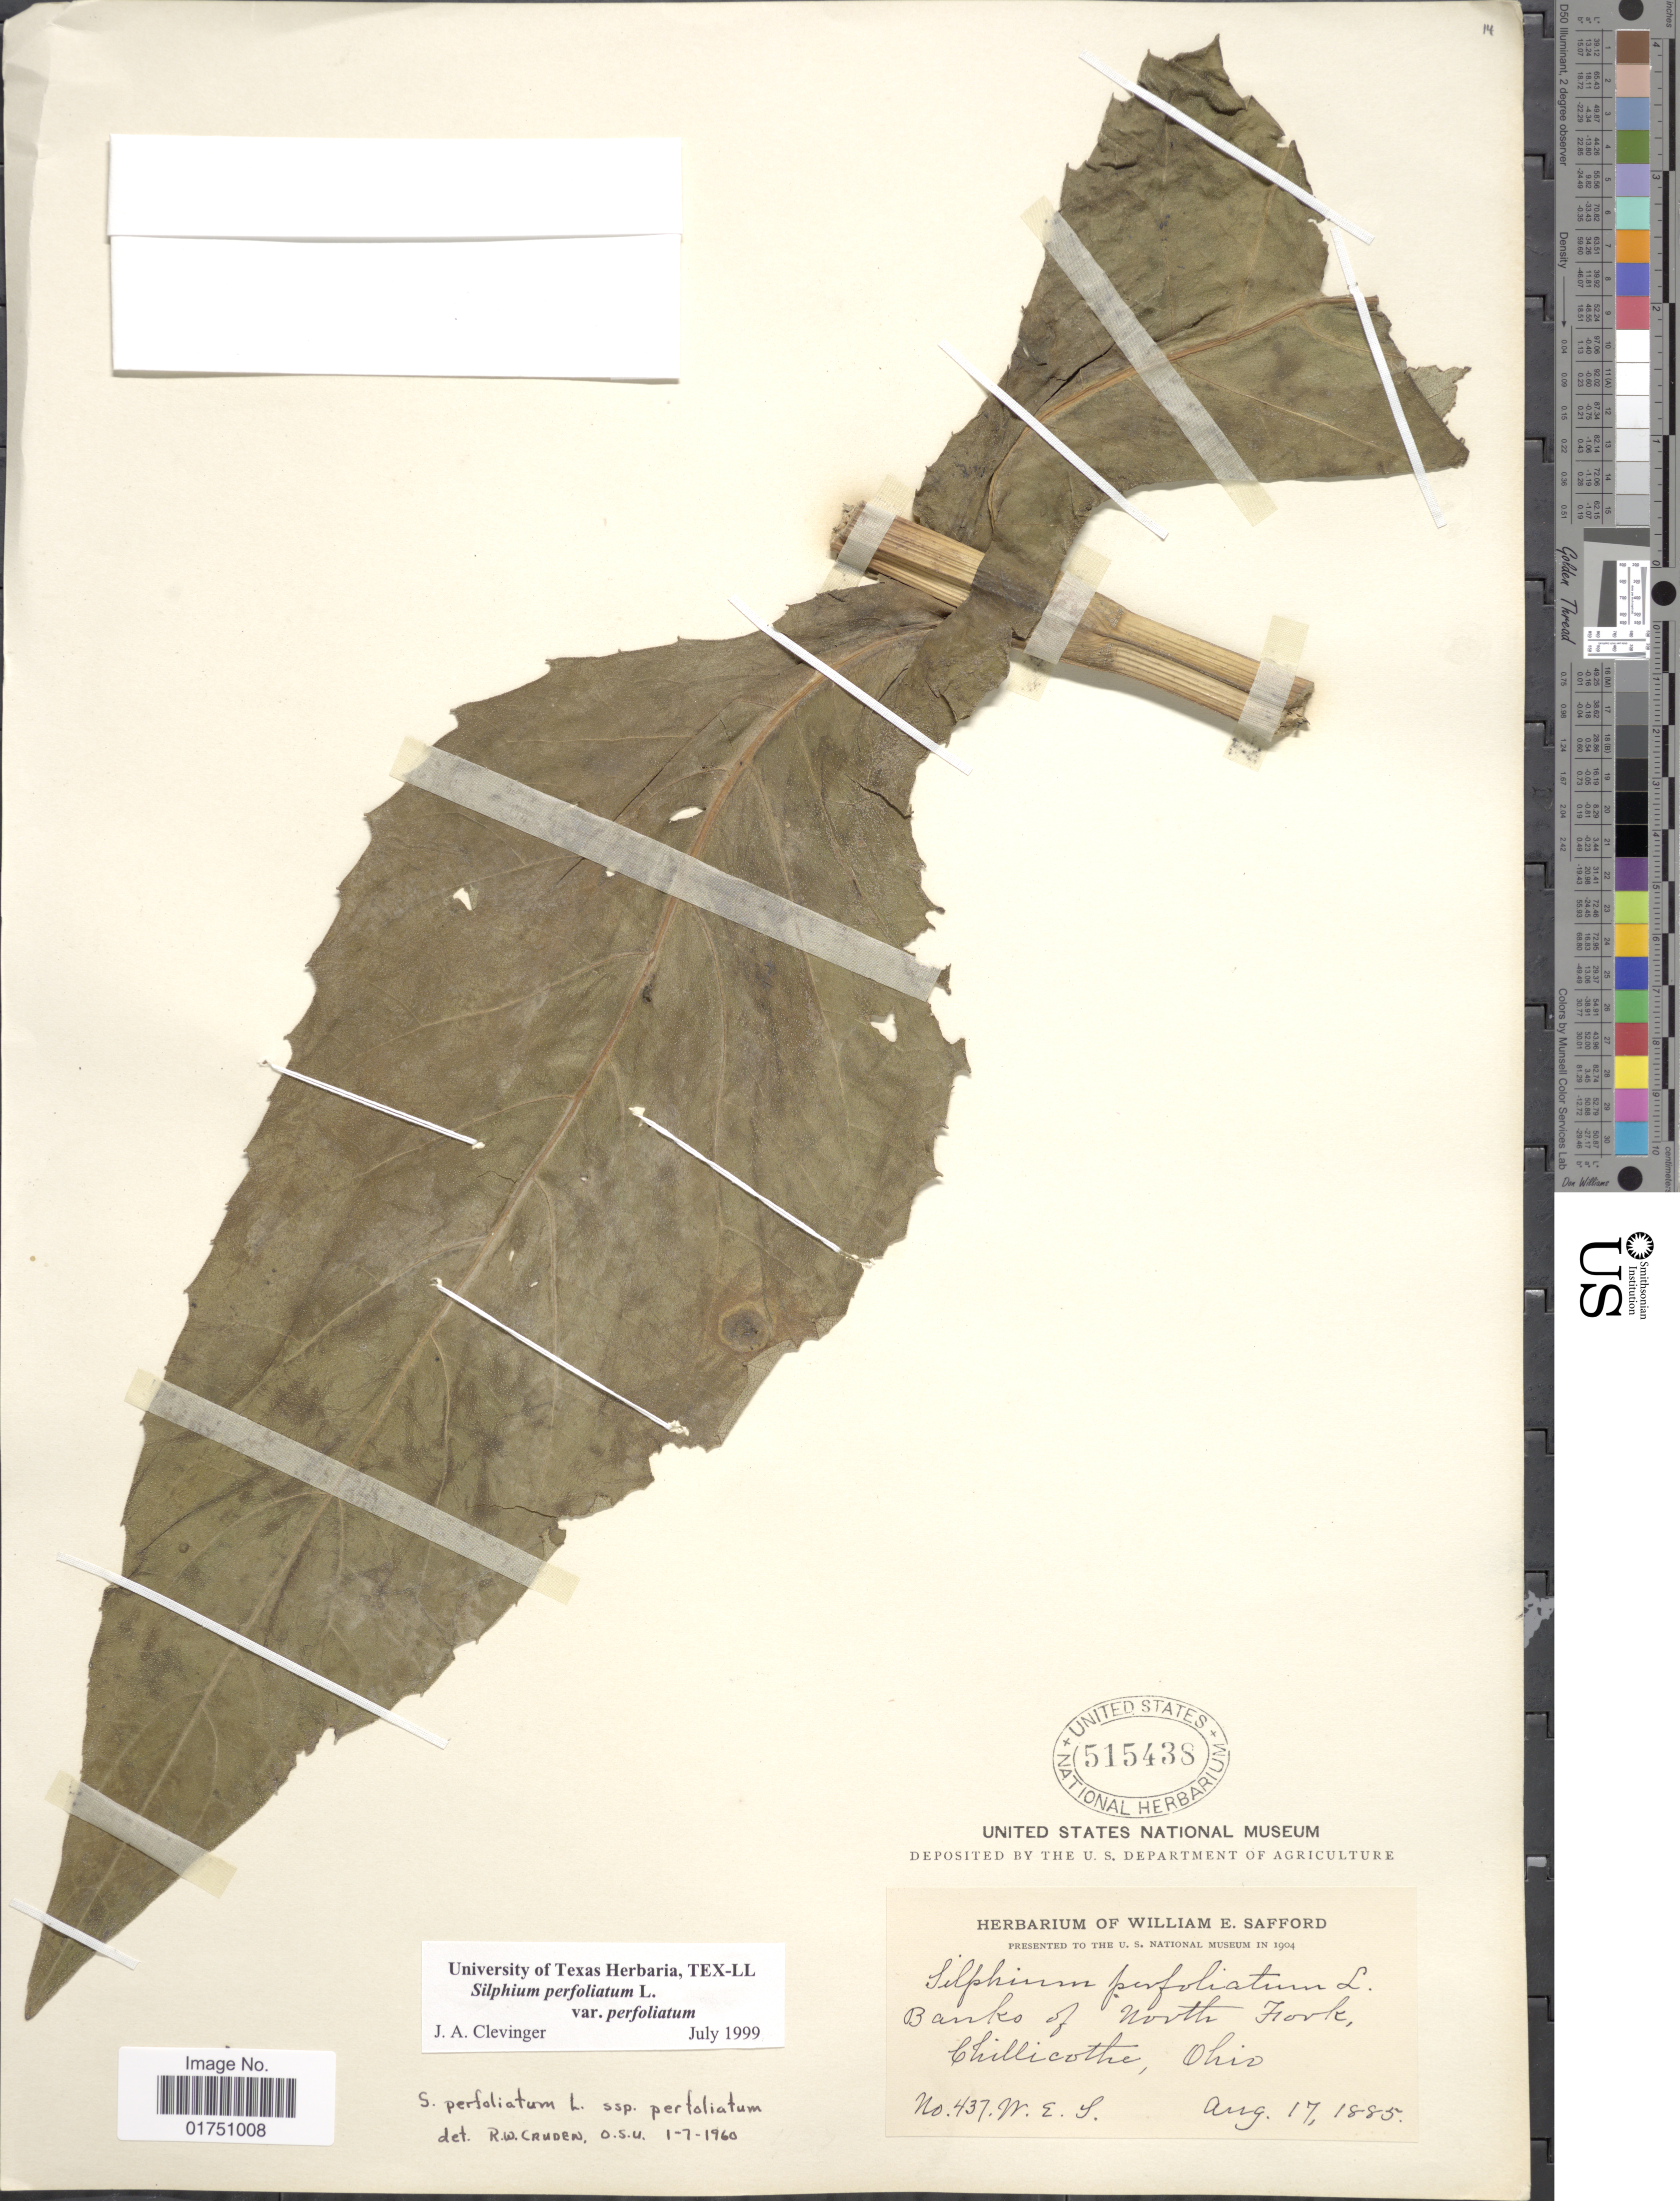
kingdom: Plantae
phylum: Tracheophyta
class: Magnoliopsida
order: Asterales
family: Asteraceae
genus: Silphium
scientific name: Silphium perfoliatum var. perfoliatum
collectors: W. E. Safford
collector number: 437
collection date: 1885-08-17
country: United States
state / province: Ohio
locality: Banks of North Fork, Chillicothe, Ohio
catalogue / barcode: US 515438